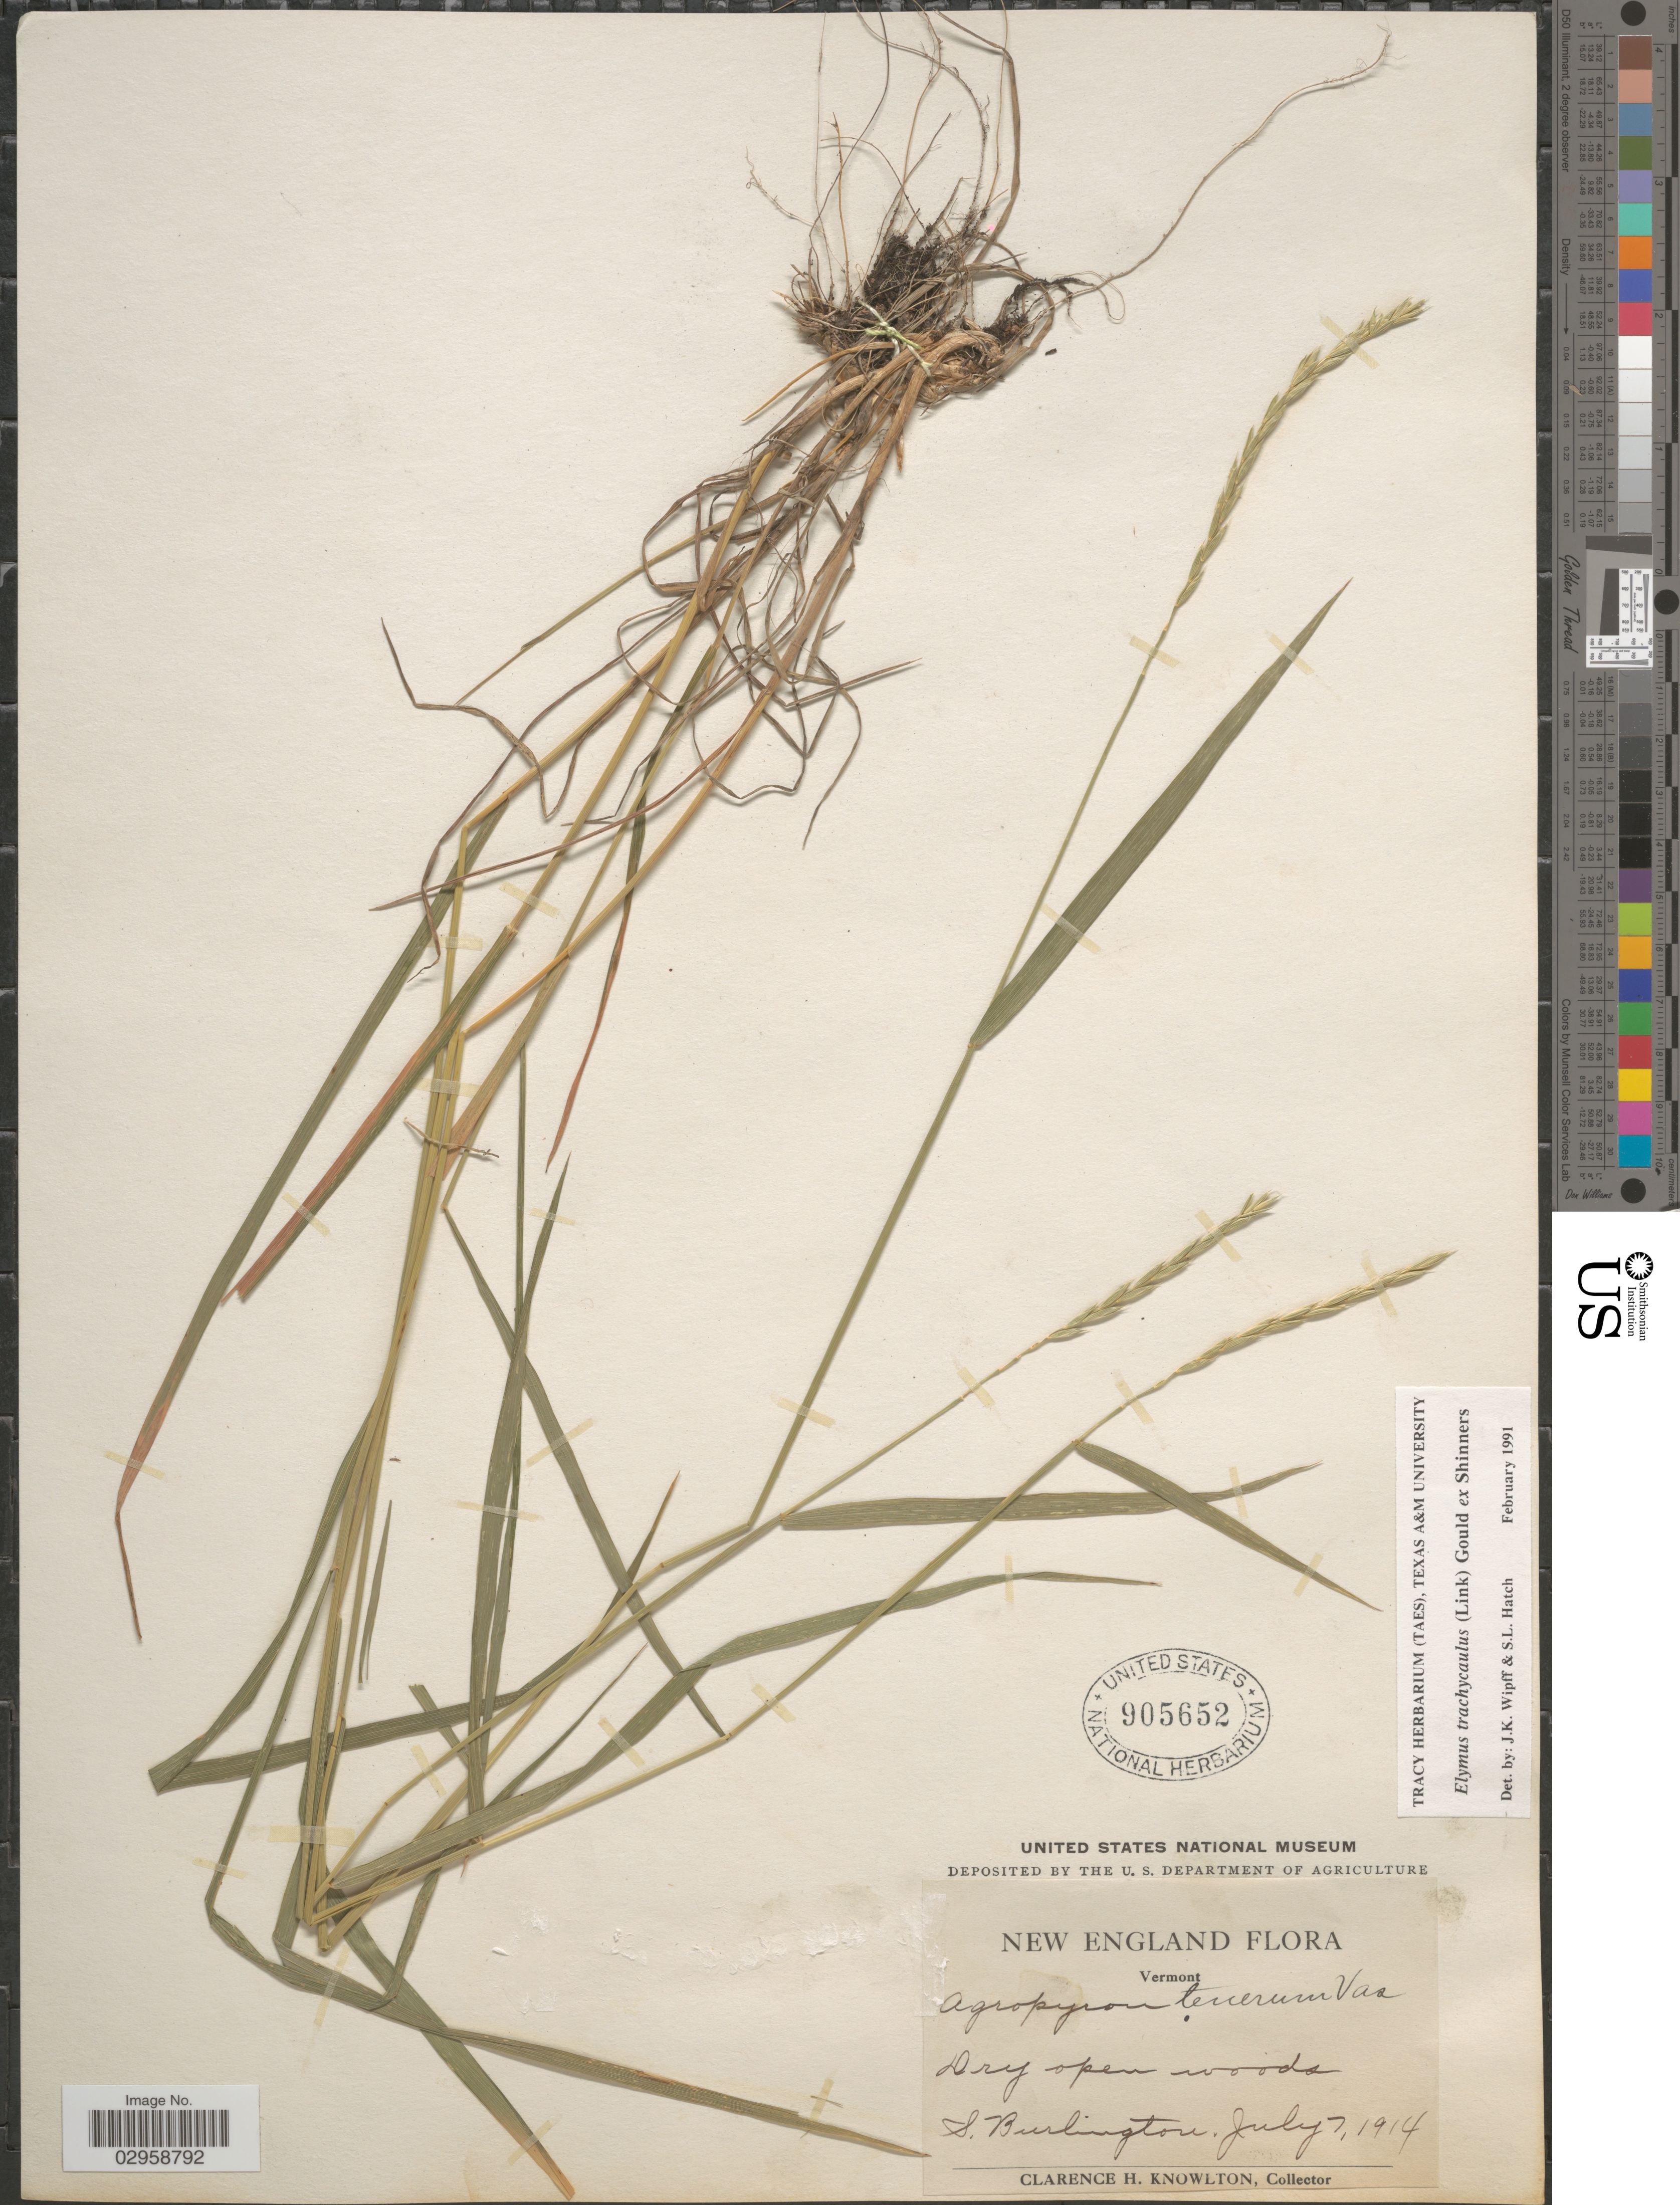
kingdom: Plantae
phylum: Tracheophyta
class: Liliopsida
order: Poales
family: Poaceae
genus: Elymus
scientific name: Elymus trachycaulus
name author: (Link) Gould ex Shinners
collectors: C. H. Knowlton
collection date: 1914-07-07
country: United States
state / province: Vermont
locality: New England. S. Burlington.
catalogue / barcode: US 905652